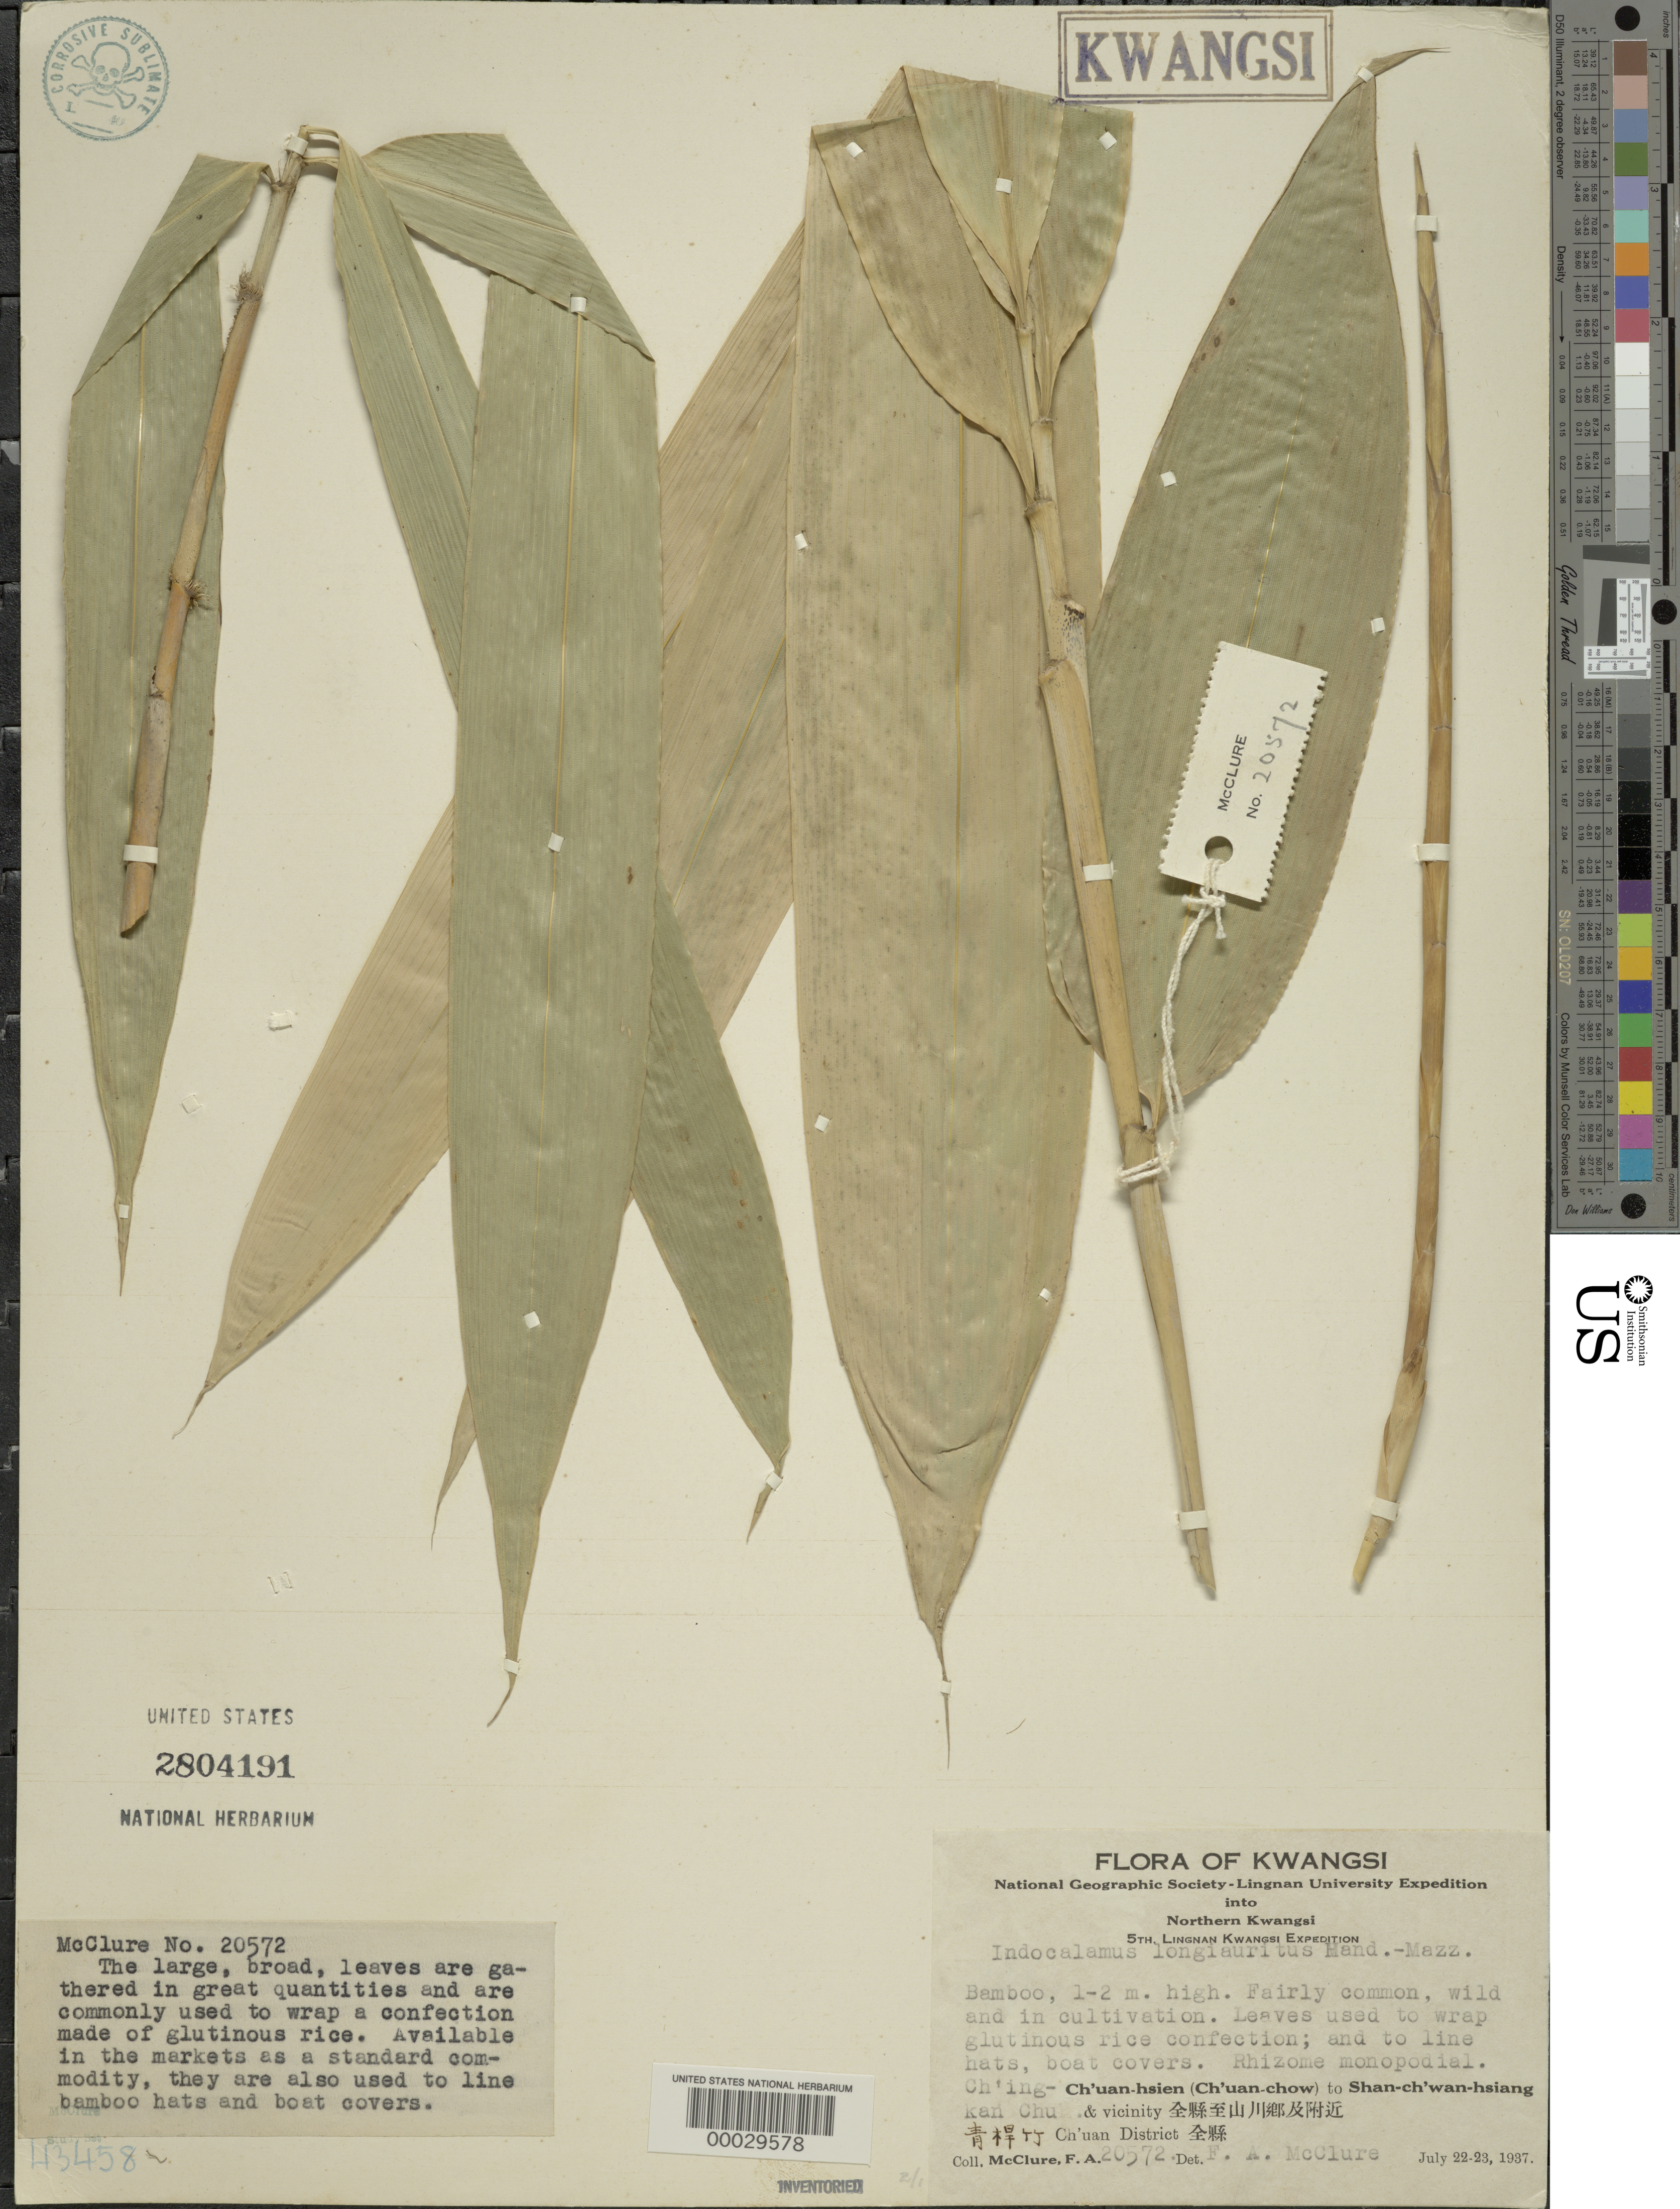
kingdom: Plantae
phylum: Tracheophyta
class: Liliopsida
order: Poales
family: Poaceae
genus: Indocalamus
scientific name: Indocalamus longiauritus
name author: Hand.-Mazz.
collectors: F. A. McClure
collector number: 20572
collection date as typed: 22 Jul 1937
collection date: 1937-07-22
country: China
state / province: Jiangxi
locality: Ch'uan-hsien (ch'uan-chow) to shan-ch'wan-hsiang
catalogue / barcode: US 2804191